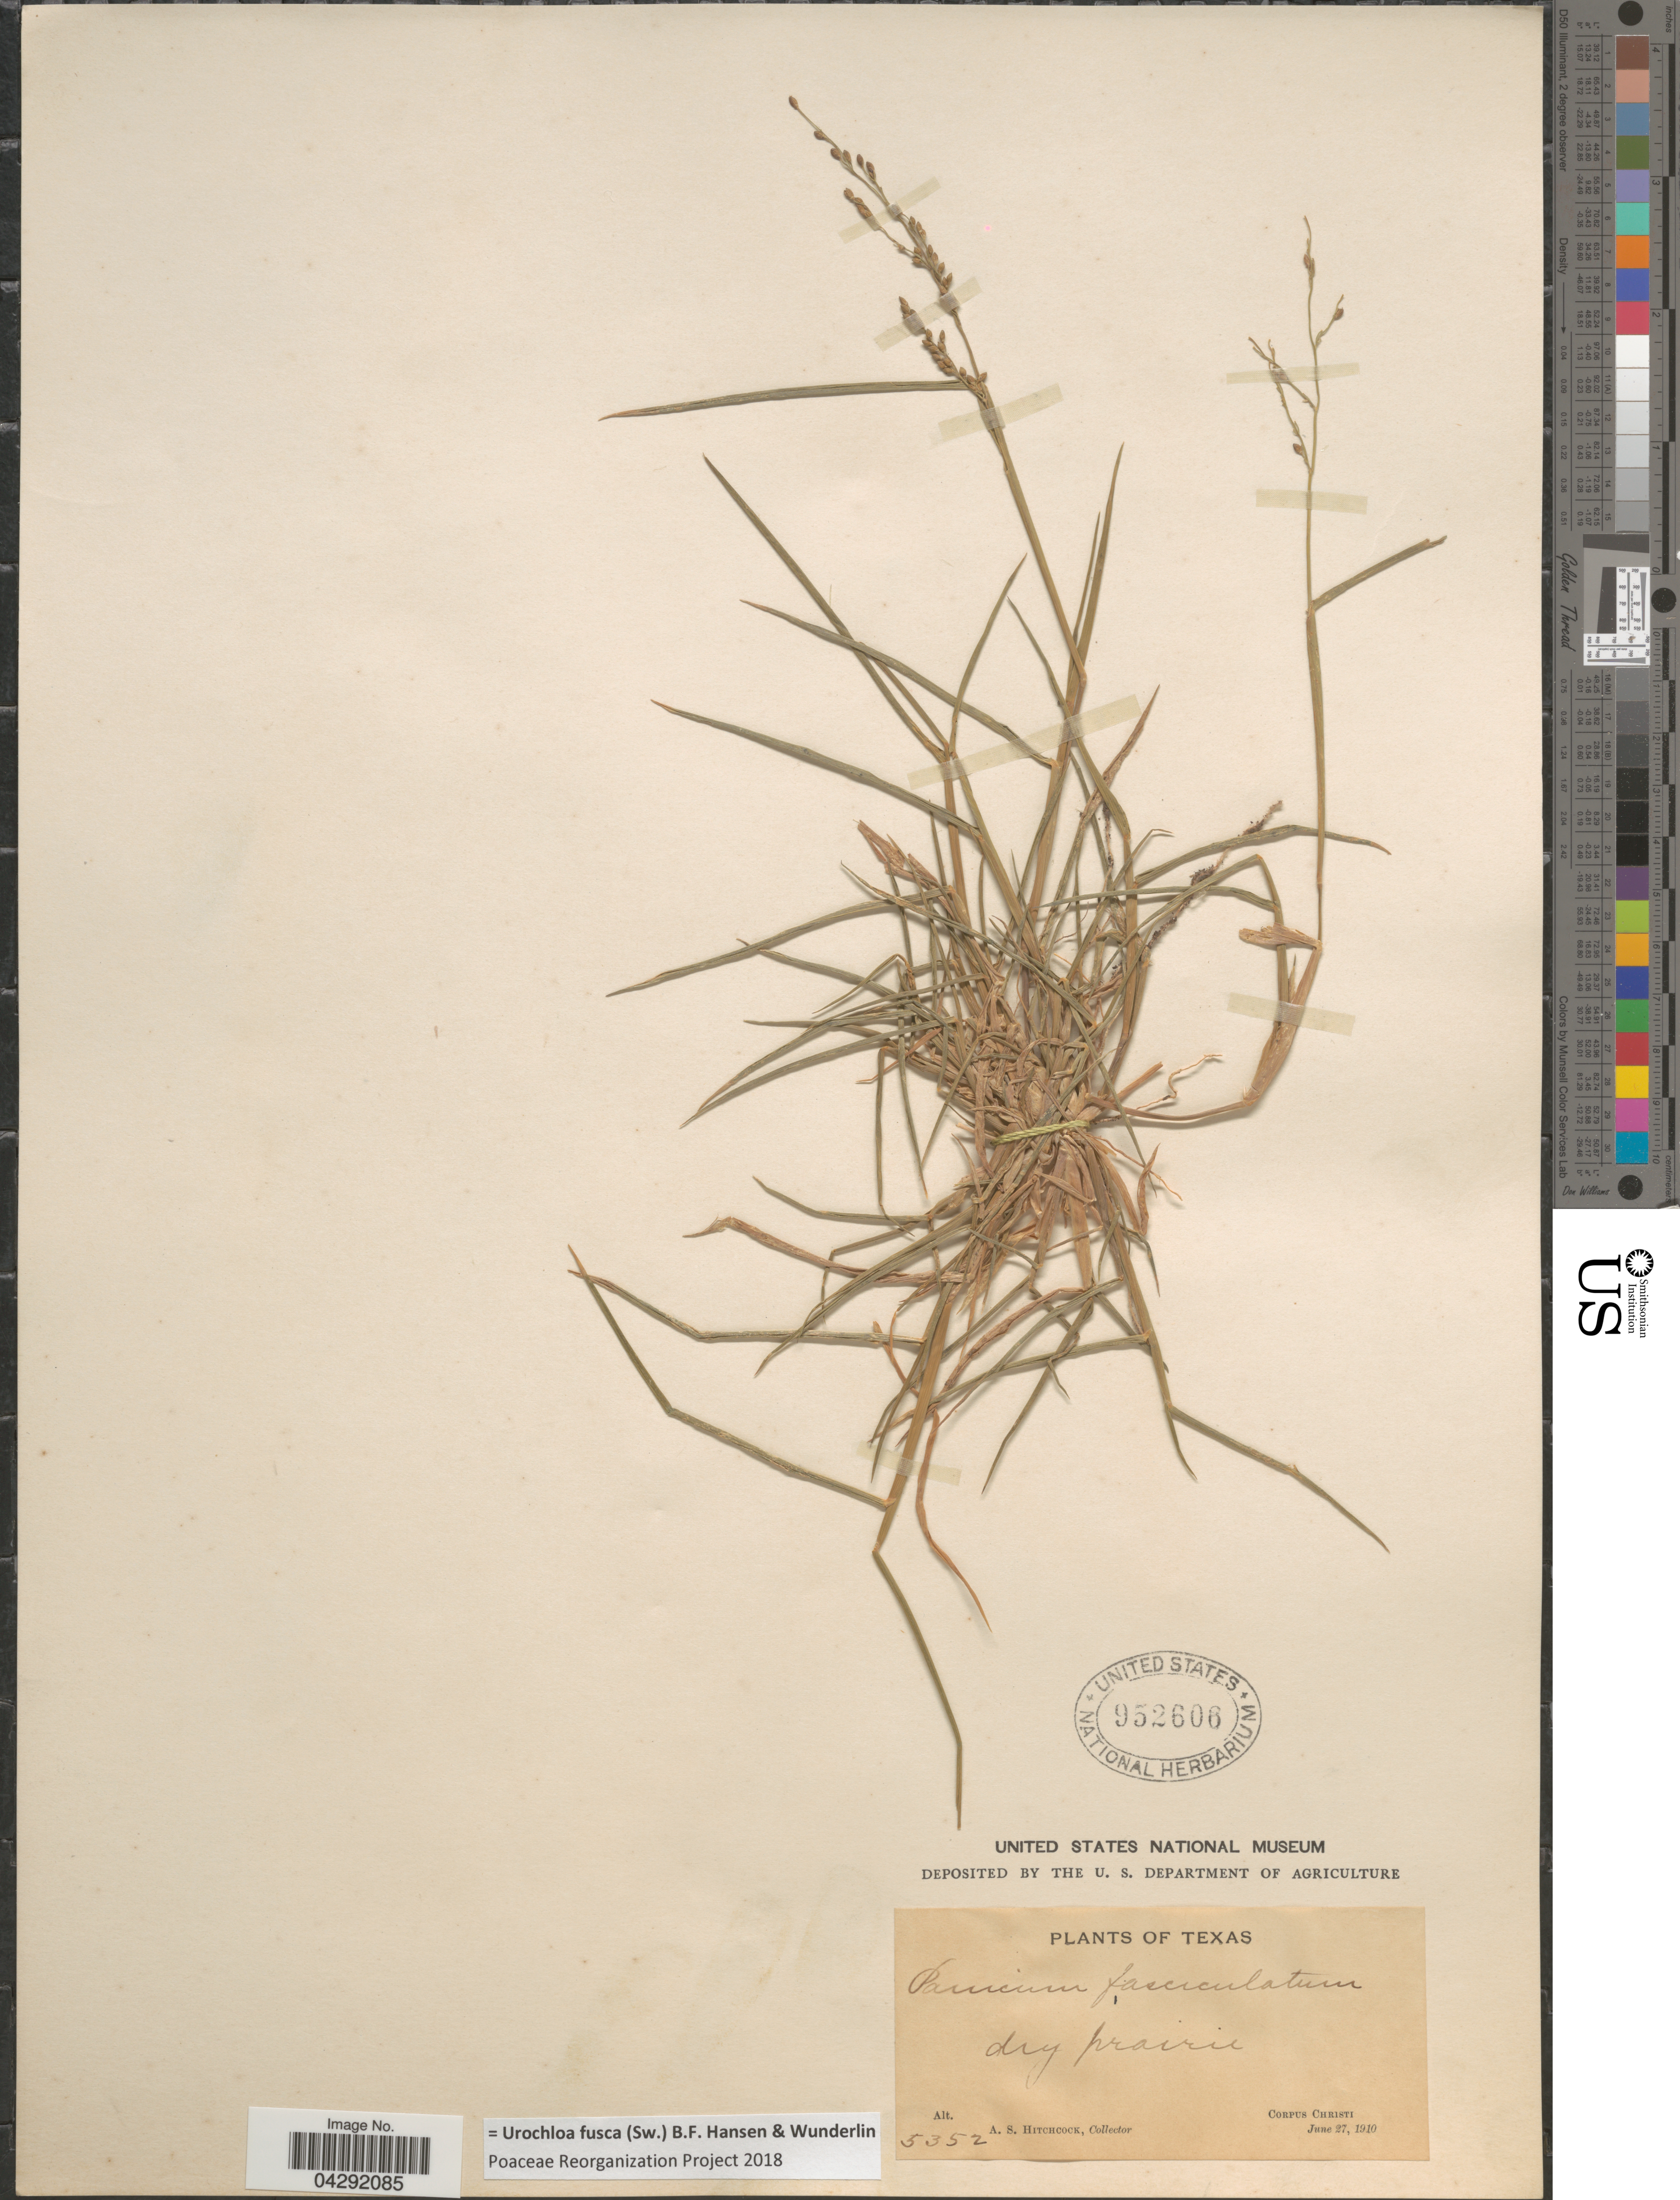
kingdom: Plantae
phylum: Tracheophyta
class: Liliopsida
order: Poales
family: Poaceae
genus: Urochloa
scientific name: Urochloa fusca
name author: (Sw.) B.F. Hansen & Wunderlin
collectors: A. S. Hitchcock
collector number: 5352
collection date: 1910-06-27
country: United States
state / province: Texas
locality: Corpus Christi.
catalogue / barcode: US 952606